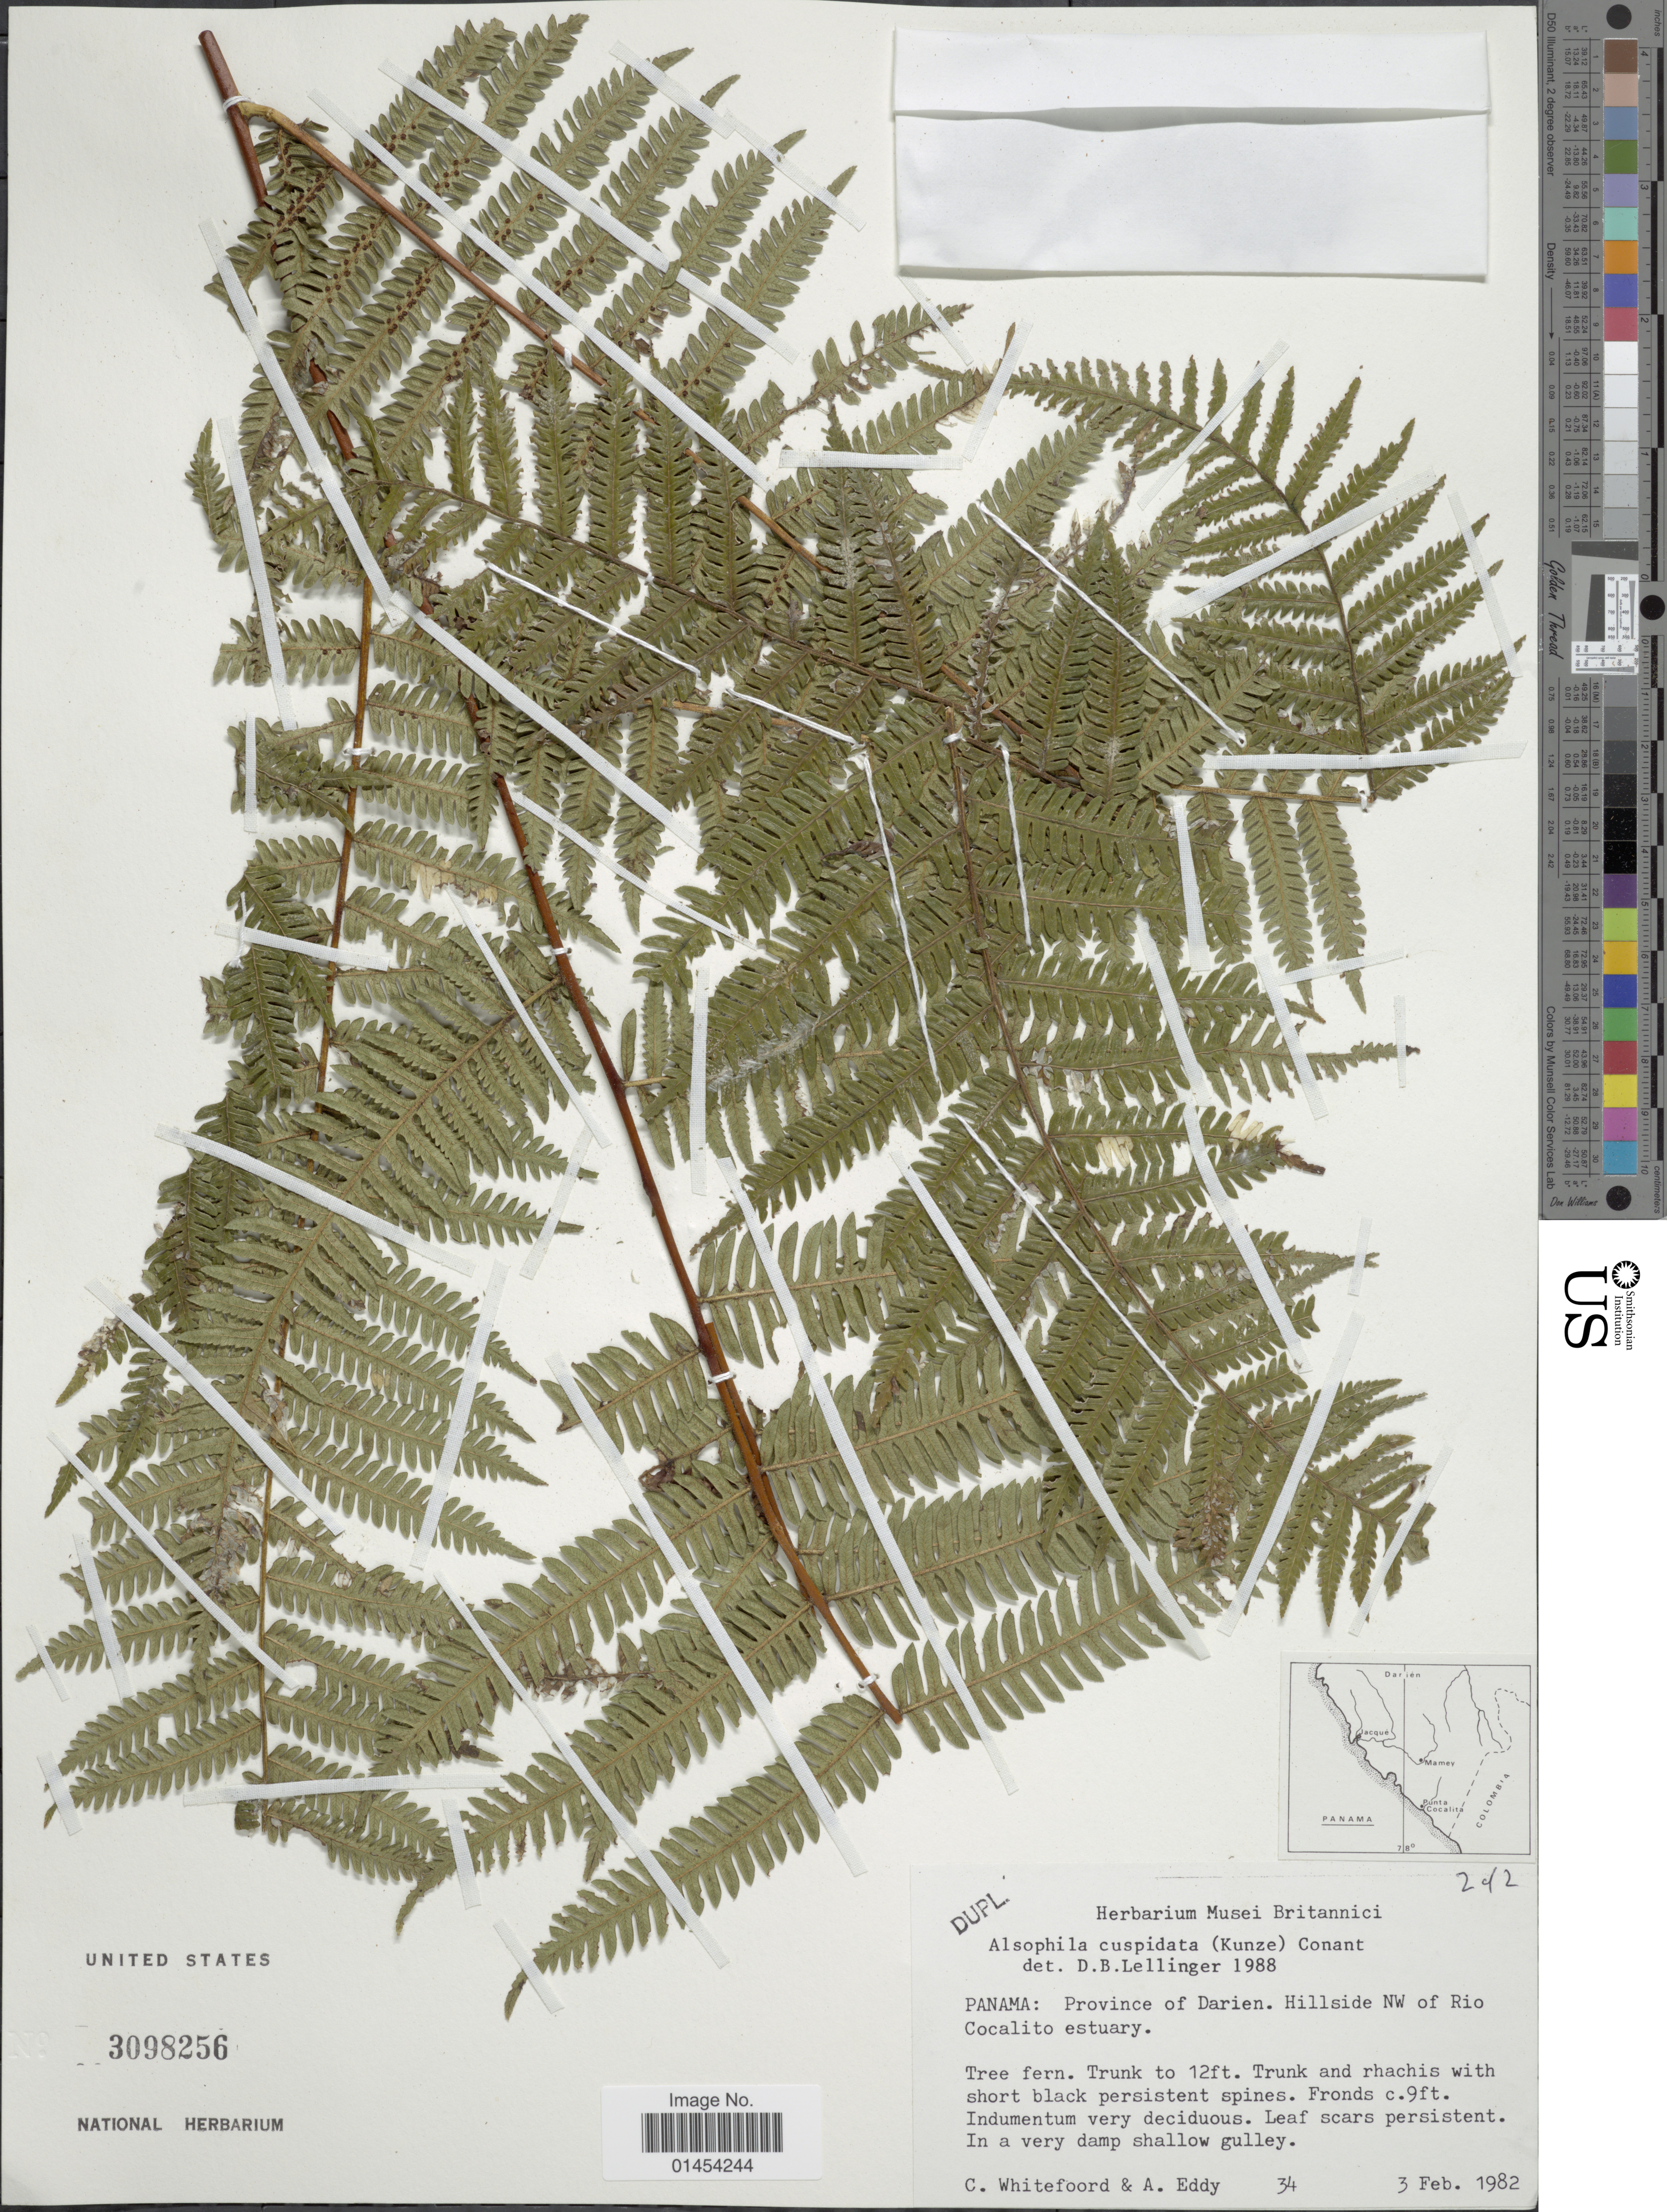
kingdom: Plantae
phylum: Tracheophyta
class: Polypodiopsida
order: Cyatheales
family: Cyatheaceae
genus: Alsophila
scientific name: Alsophila cuspidata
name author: (Kunze) D.S. Conant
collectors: C. Whitefoord & A. Eddy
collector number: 34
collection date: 1982-02-03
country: Panama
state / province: Darién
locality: Hillside NW of Rio Cocalito estuary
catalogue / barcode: US 3098256